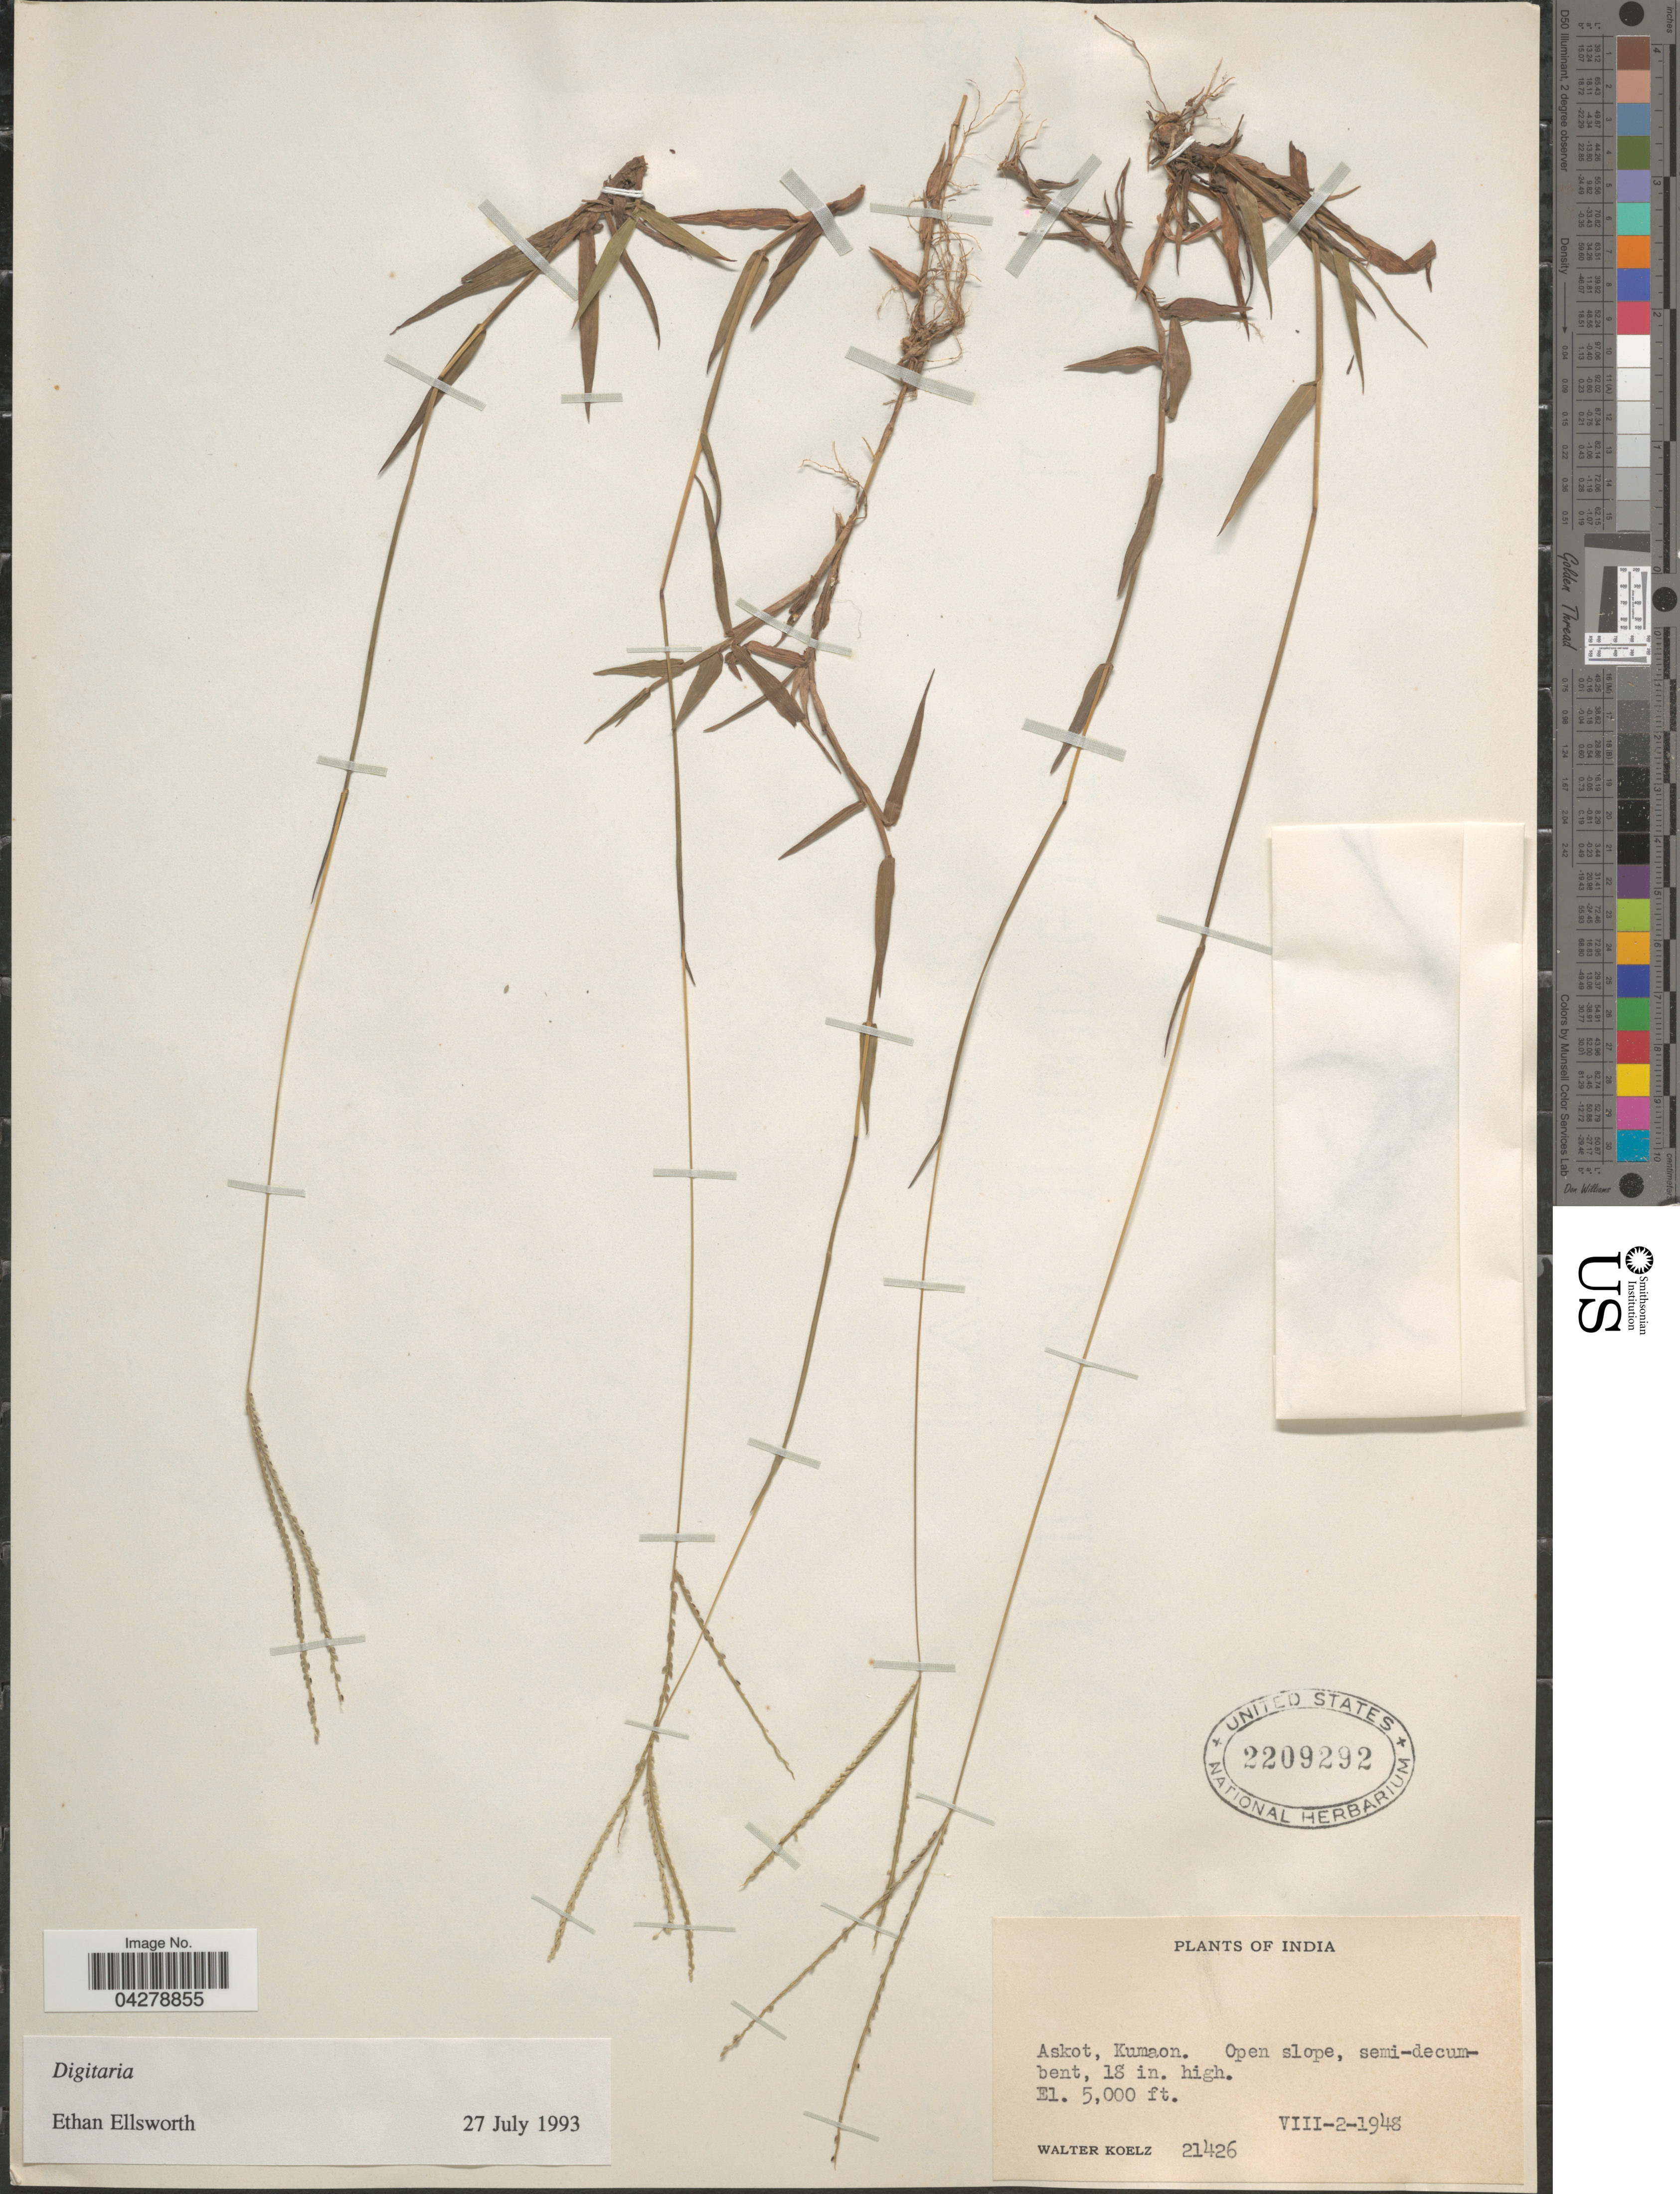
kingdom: Plantae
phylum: Tracheophyta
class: Liliopsida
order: Poales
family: Poaceae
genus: Digitaria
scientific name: Digitaria sp.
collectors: W. N. Koelz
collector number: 21426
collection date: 1948-08-02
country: India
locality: Askot, Kumaon. Open slope, semi-decumbent.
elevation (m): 1524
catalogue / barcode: US 2209292